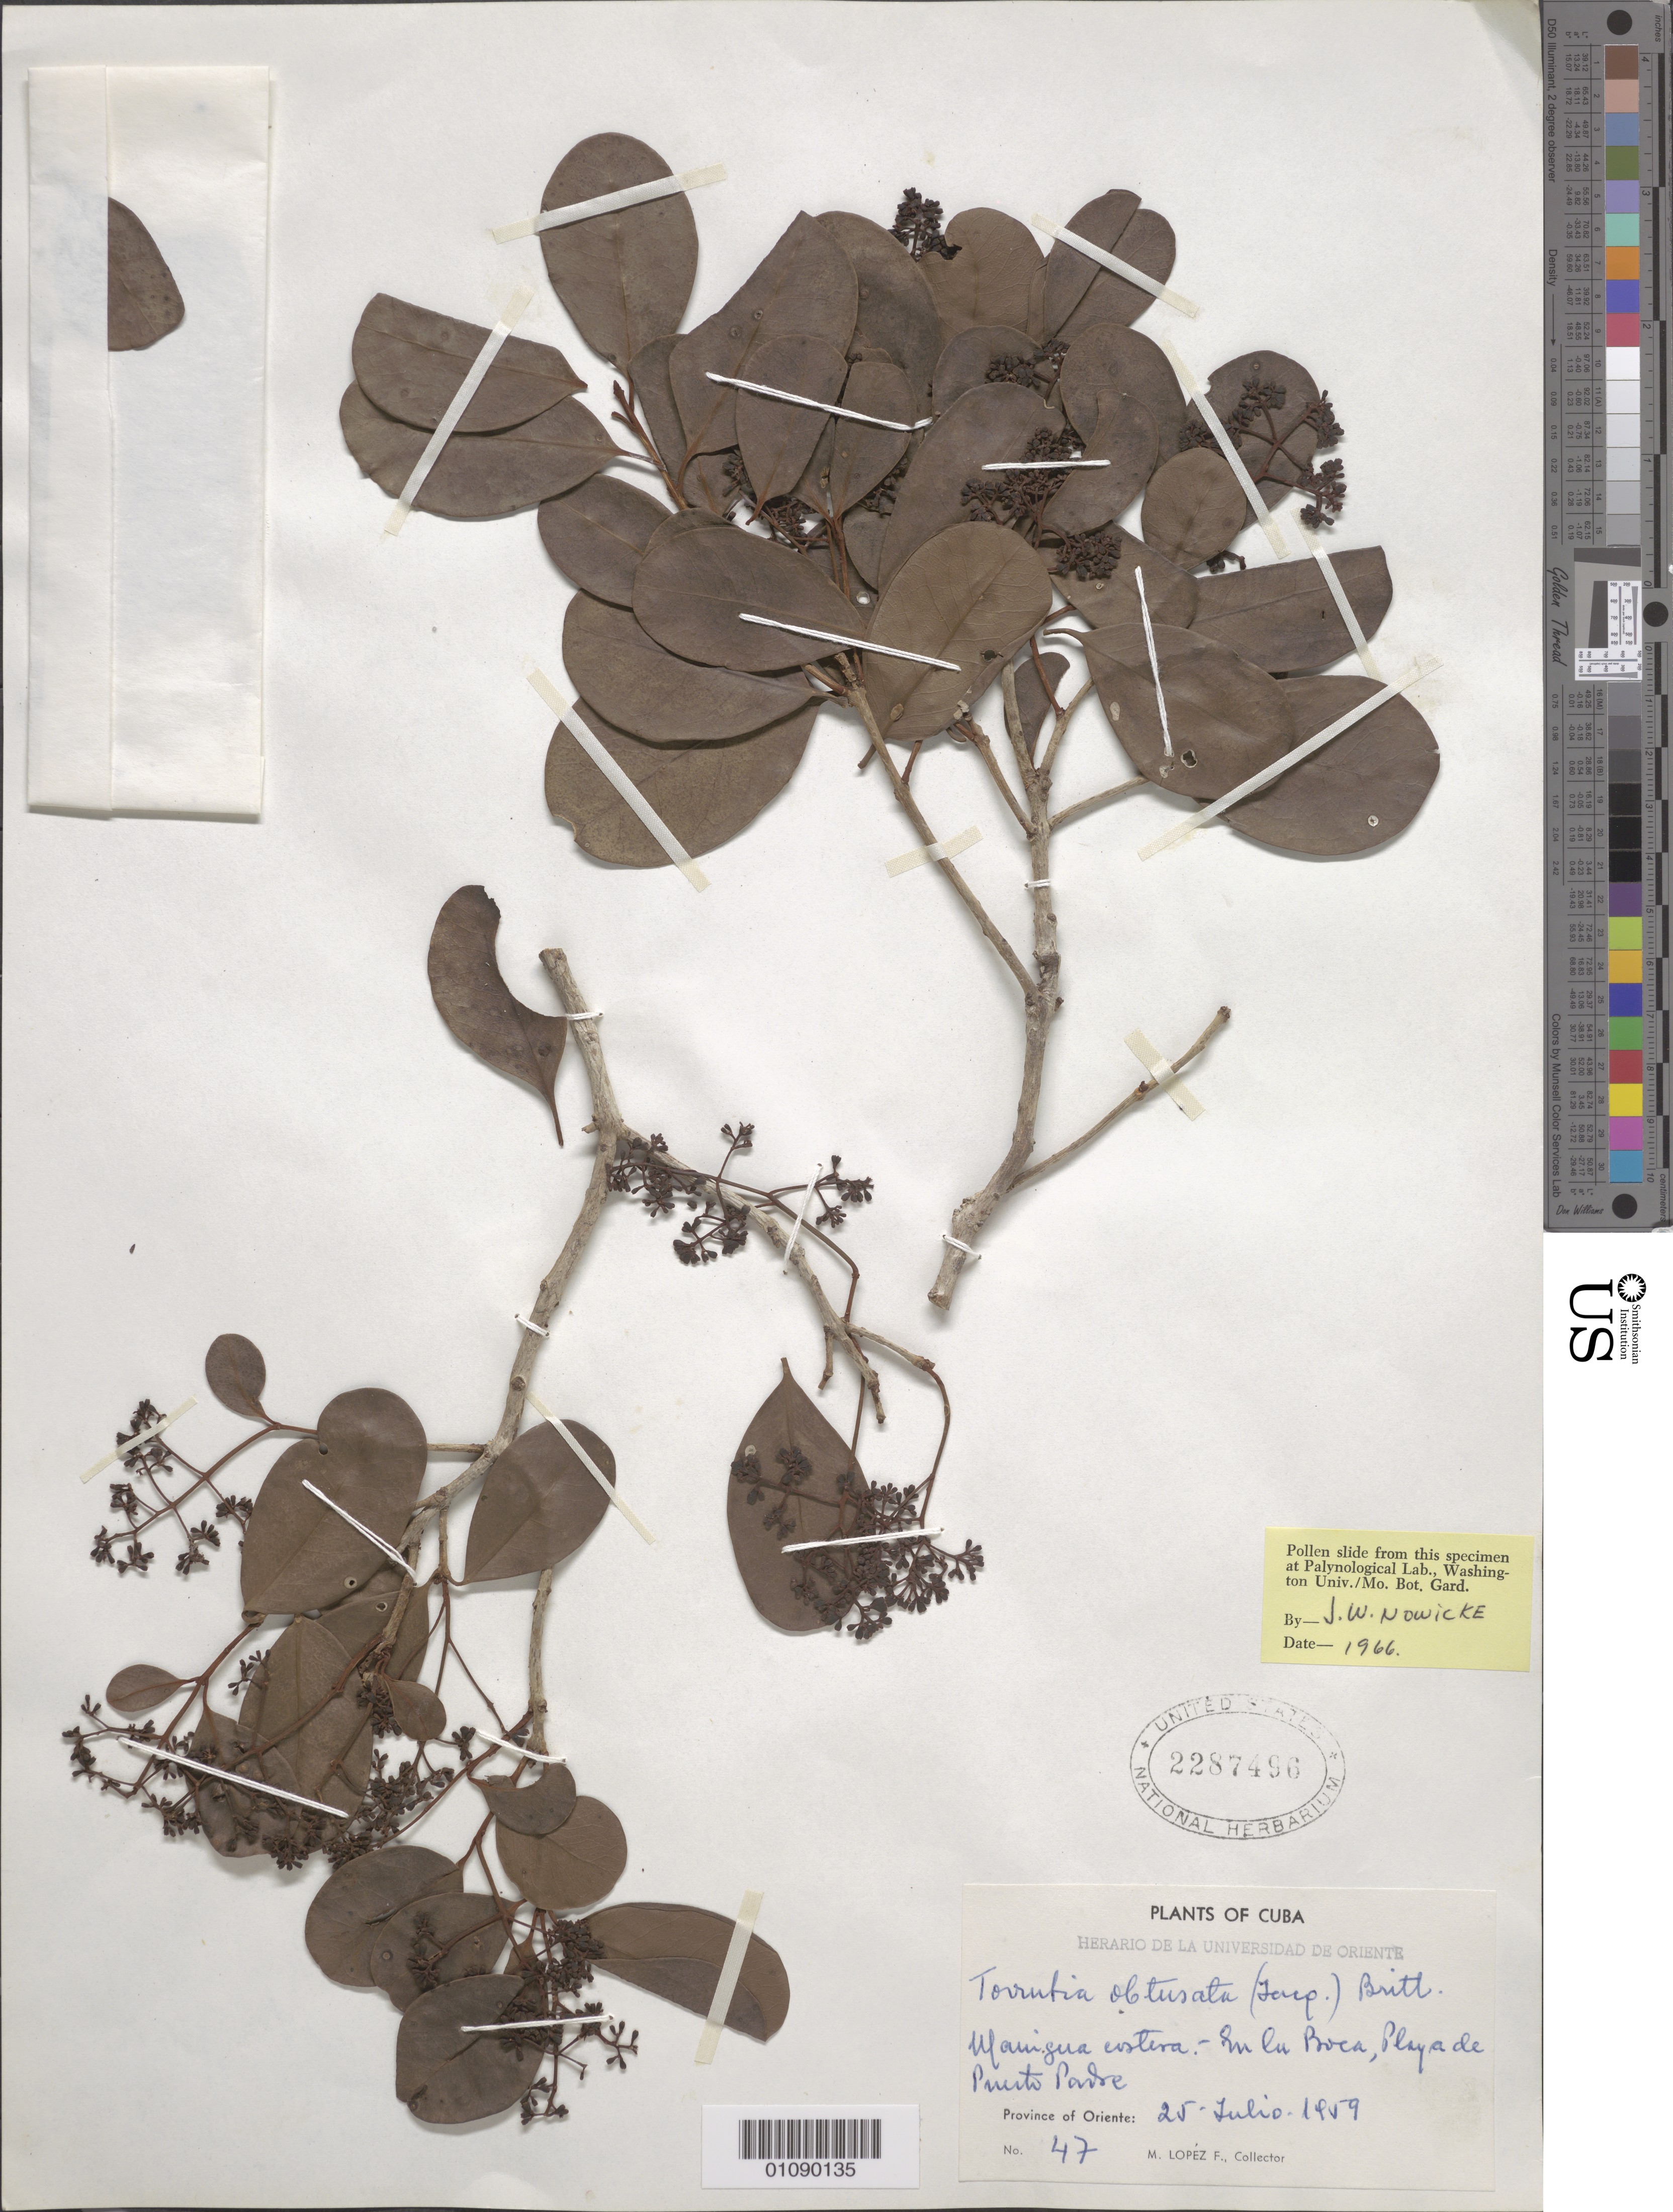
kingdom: Plantae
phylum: Tracheophyta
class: Magnoliopsida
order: Caryophyllales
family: Nyctaginaceae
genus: Guapira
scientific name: Guapira obtusata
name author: (Jacq.) Little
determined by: Strong, Mark T., (BOT), Smithsonian Institution - National Museum of Natural History (UNITED STATES)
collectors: M. López Figueiras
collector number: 47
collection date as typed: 25 Jul 1959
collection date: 1959-07-25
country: Cuba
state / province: Las Tunas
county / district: Puerto Padre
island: Cuba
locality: Oriente, Manigua estera-Su les Boca, Playa de Puetro Padre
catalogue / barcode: US 2287496